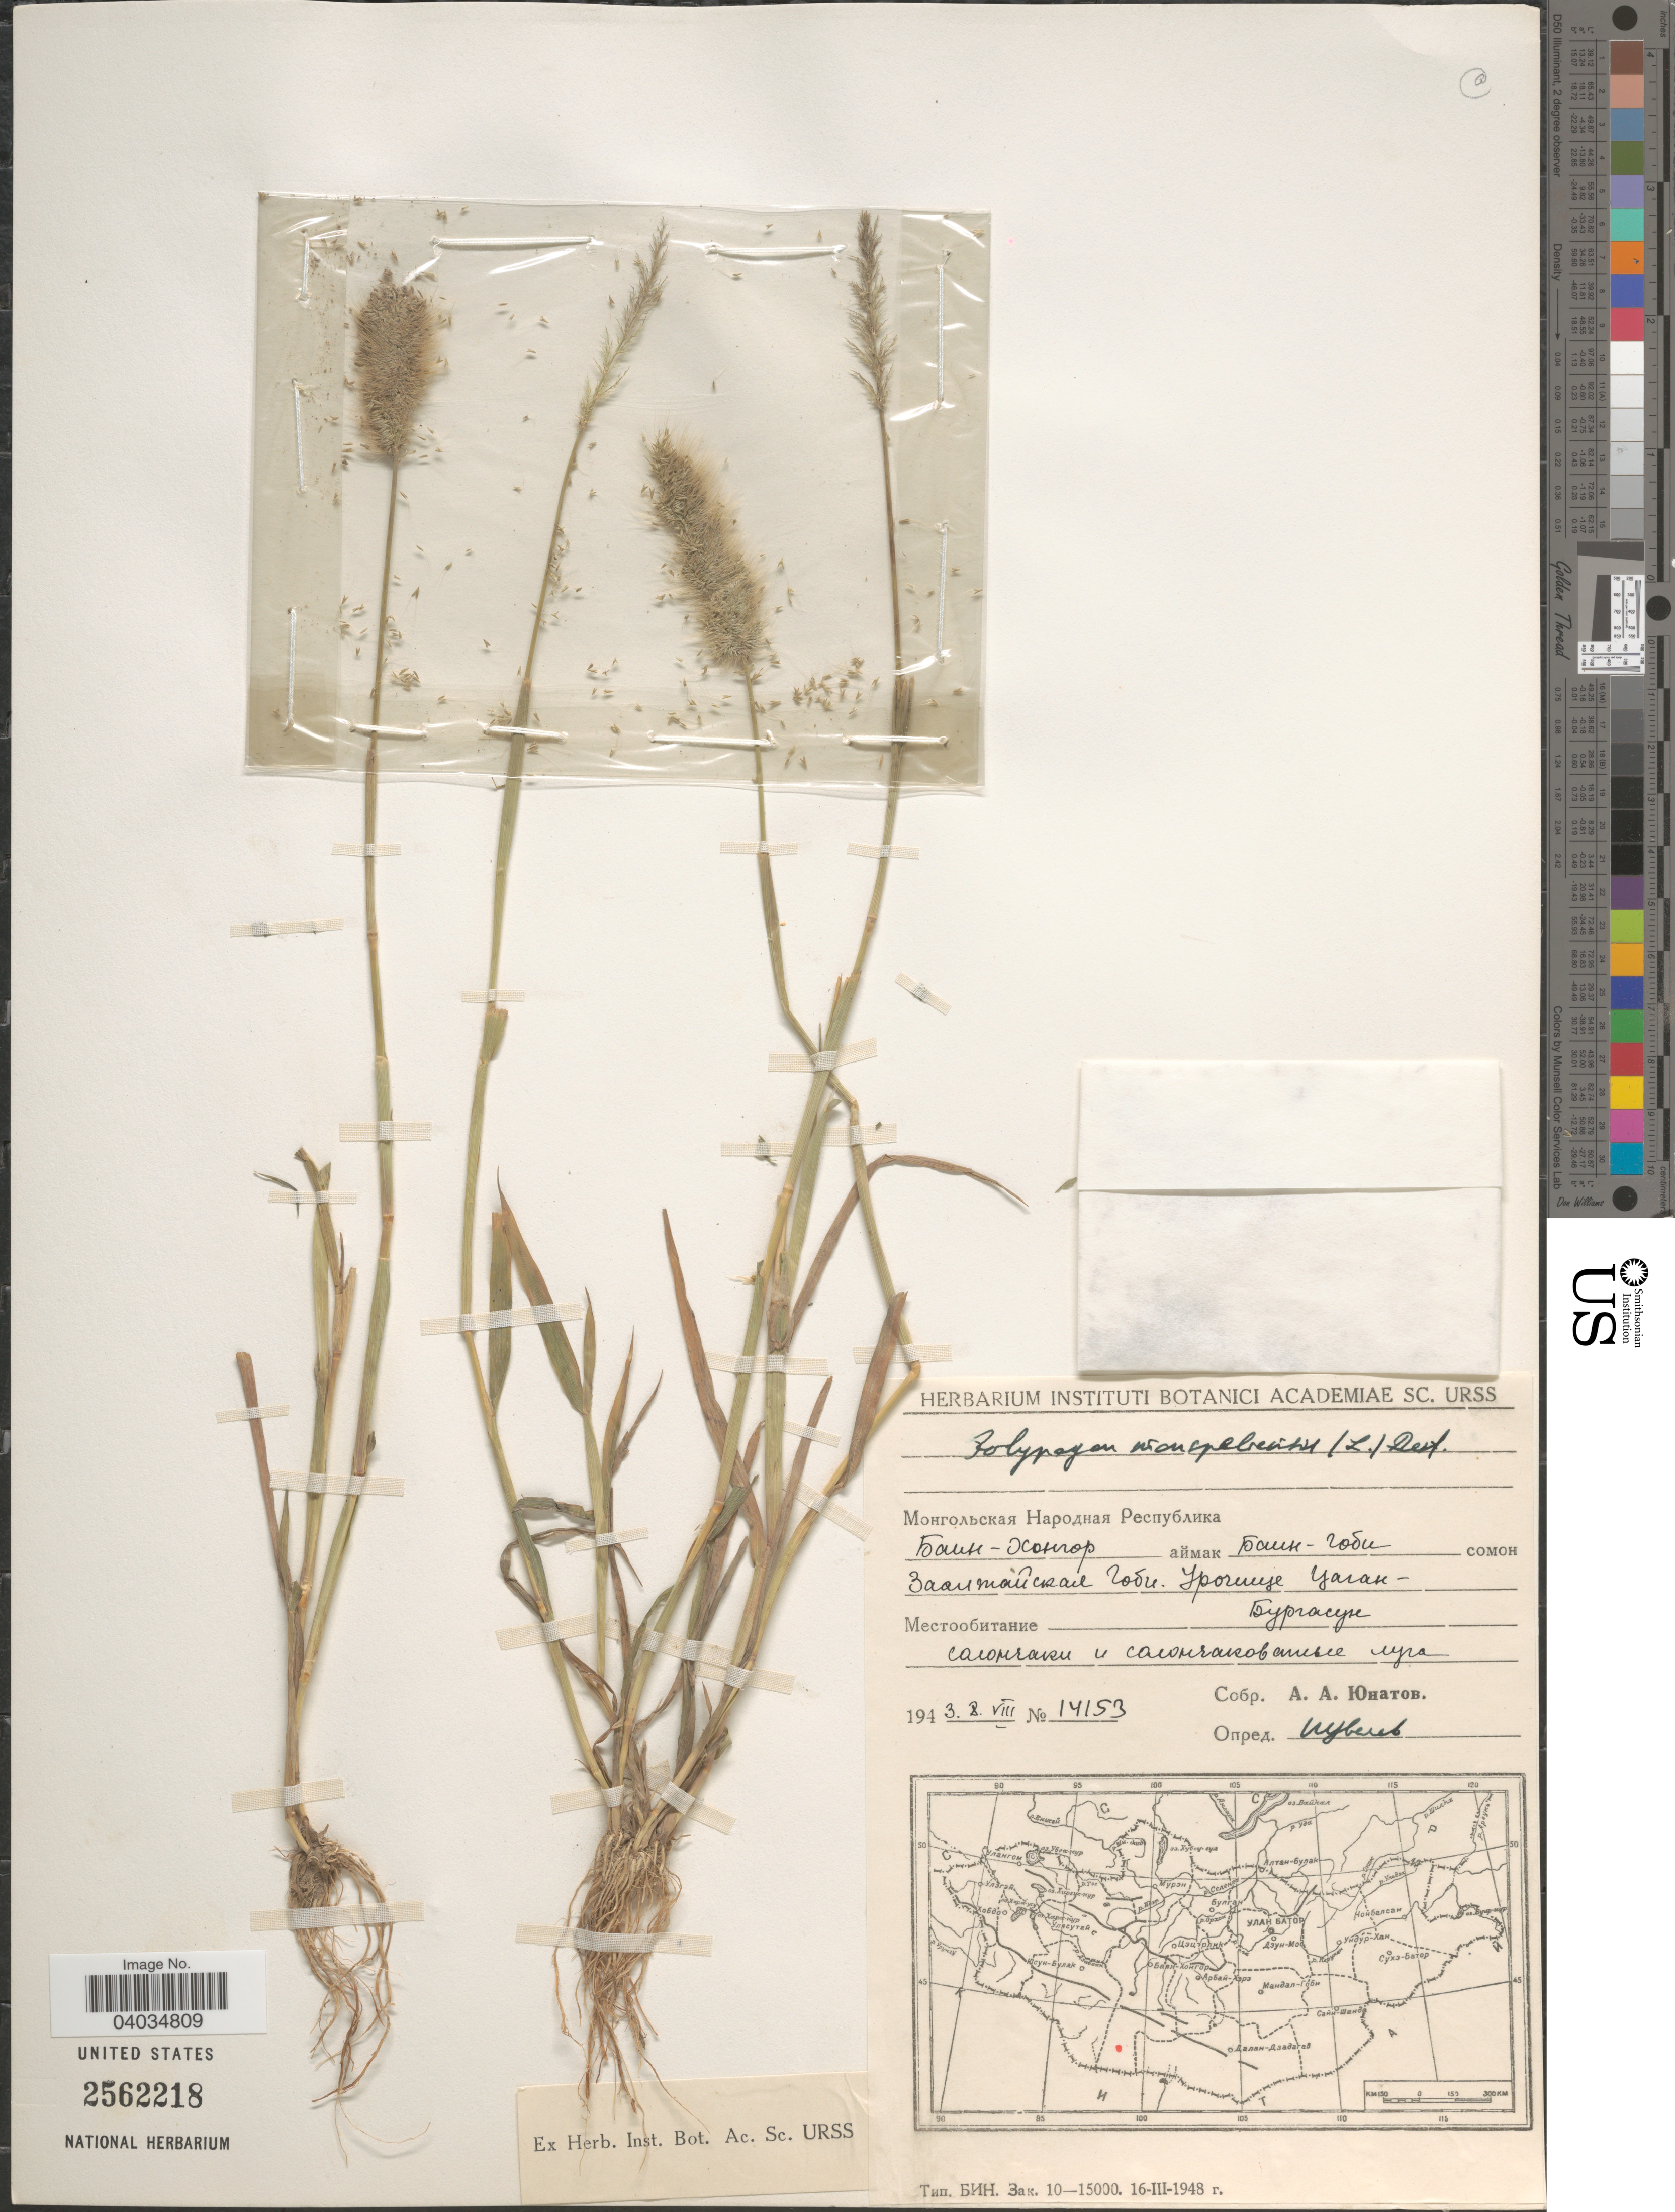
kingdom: Plantae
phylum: Tracheophyta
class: Liliopsida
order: Poales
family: Poaceae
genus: Polypogon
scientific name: Polypogon monspeliensis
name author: (L.) Desf.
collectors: A. Unatov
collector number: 14153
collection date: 1943-08-08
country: Mongolia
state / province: Bayanhongor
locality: Bayangovi District, Tsagan-Burgasun Mts.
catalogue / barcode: US 2562218